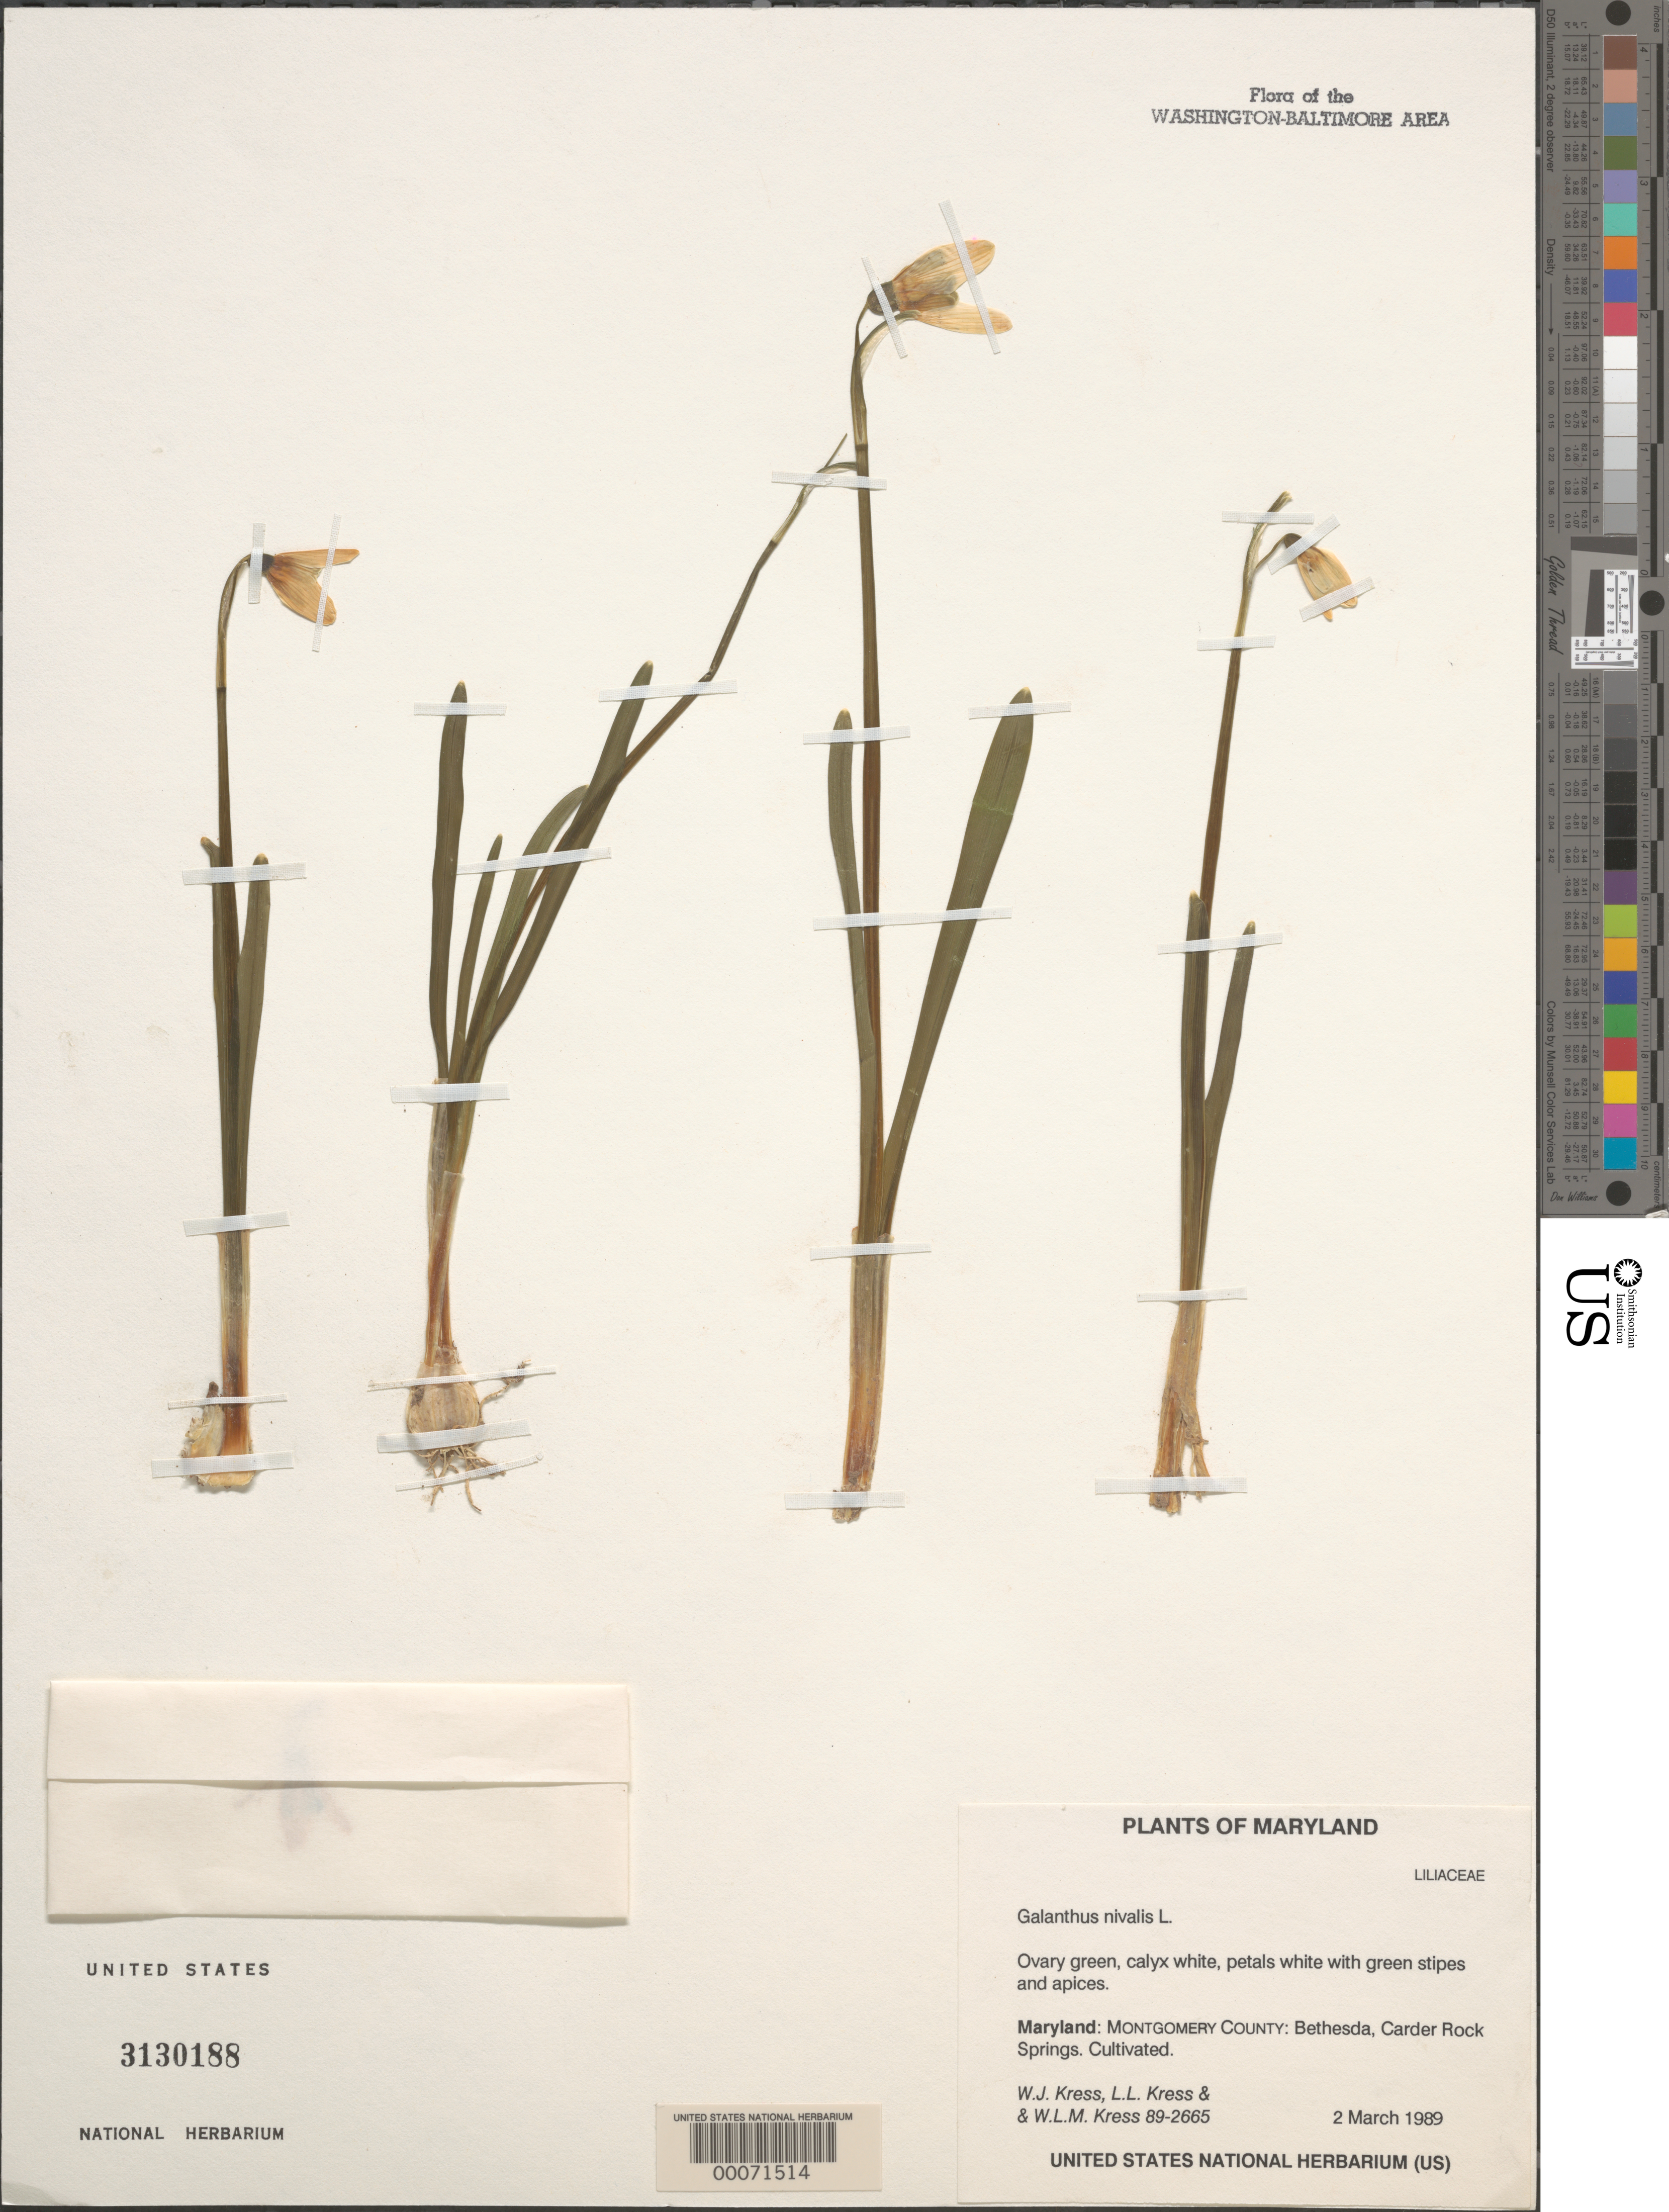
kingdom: Plantae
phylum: Tracheophyta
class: Liliopsida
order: Asparagales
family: Amaryllidaceae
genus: Galanthus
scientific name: Galanthus nivalis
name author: L.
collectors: W. J. Kress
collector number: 89-2665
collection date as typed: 02 Mar 1989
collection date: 1989-03-02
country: United States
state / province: Maryland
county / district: Montgomery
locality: Carderock Springs, Bethesda C. & O. Canal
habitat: Cultivated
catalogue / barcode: US 3130188